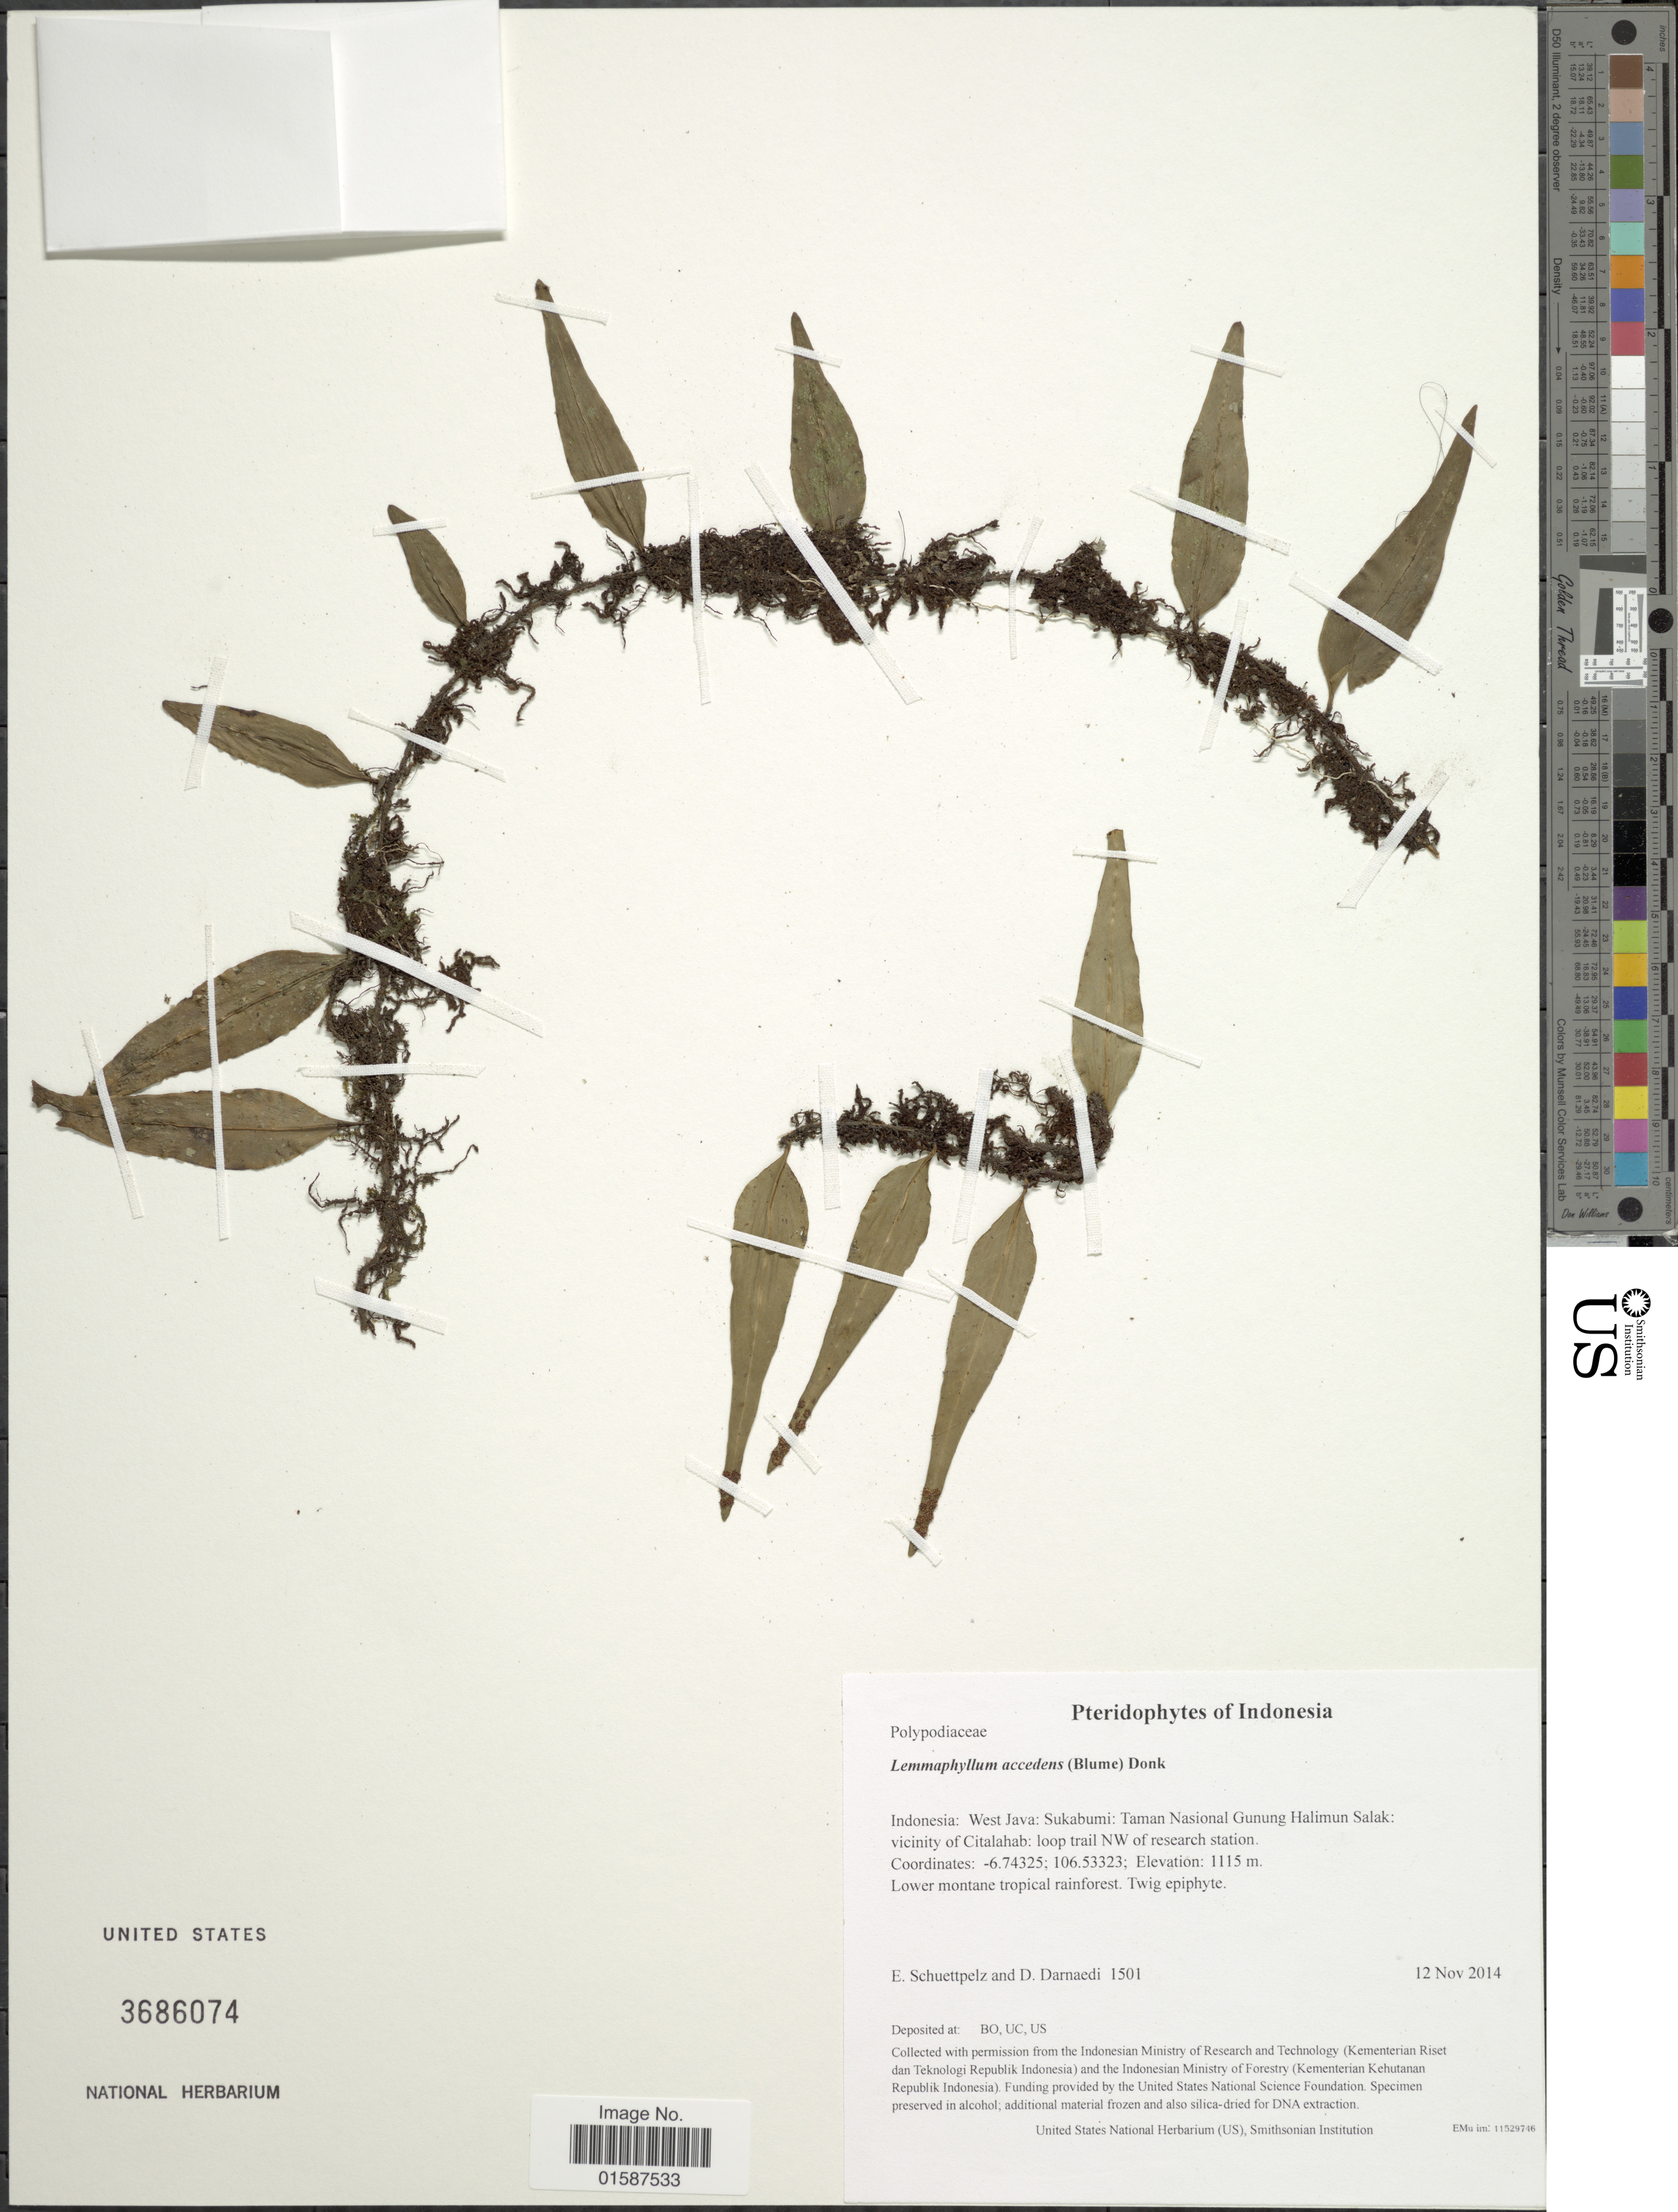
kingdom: Plantae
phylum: Tracheophyta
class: Polypodiopsida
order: Polypodiales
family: Polypodiaceae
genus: Lemmaphyllum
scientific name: Lemmaphyllum accedens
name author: (Blume) Donk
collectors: E. Schuettpelz & D. Darnaedi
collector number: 1501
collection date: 2014-11-12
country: Indonesia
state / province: Java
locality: Indonesia: West Java: Sukabumi: Taman Nasional Gunung Halimun Salak: vicinity of Citalahab: loop trail NW of research station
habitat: Lower montane tropical rainforest.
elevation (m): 1115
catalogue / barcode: US 3686074